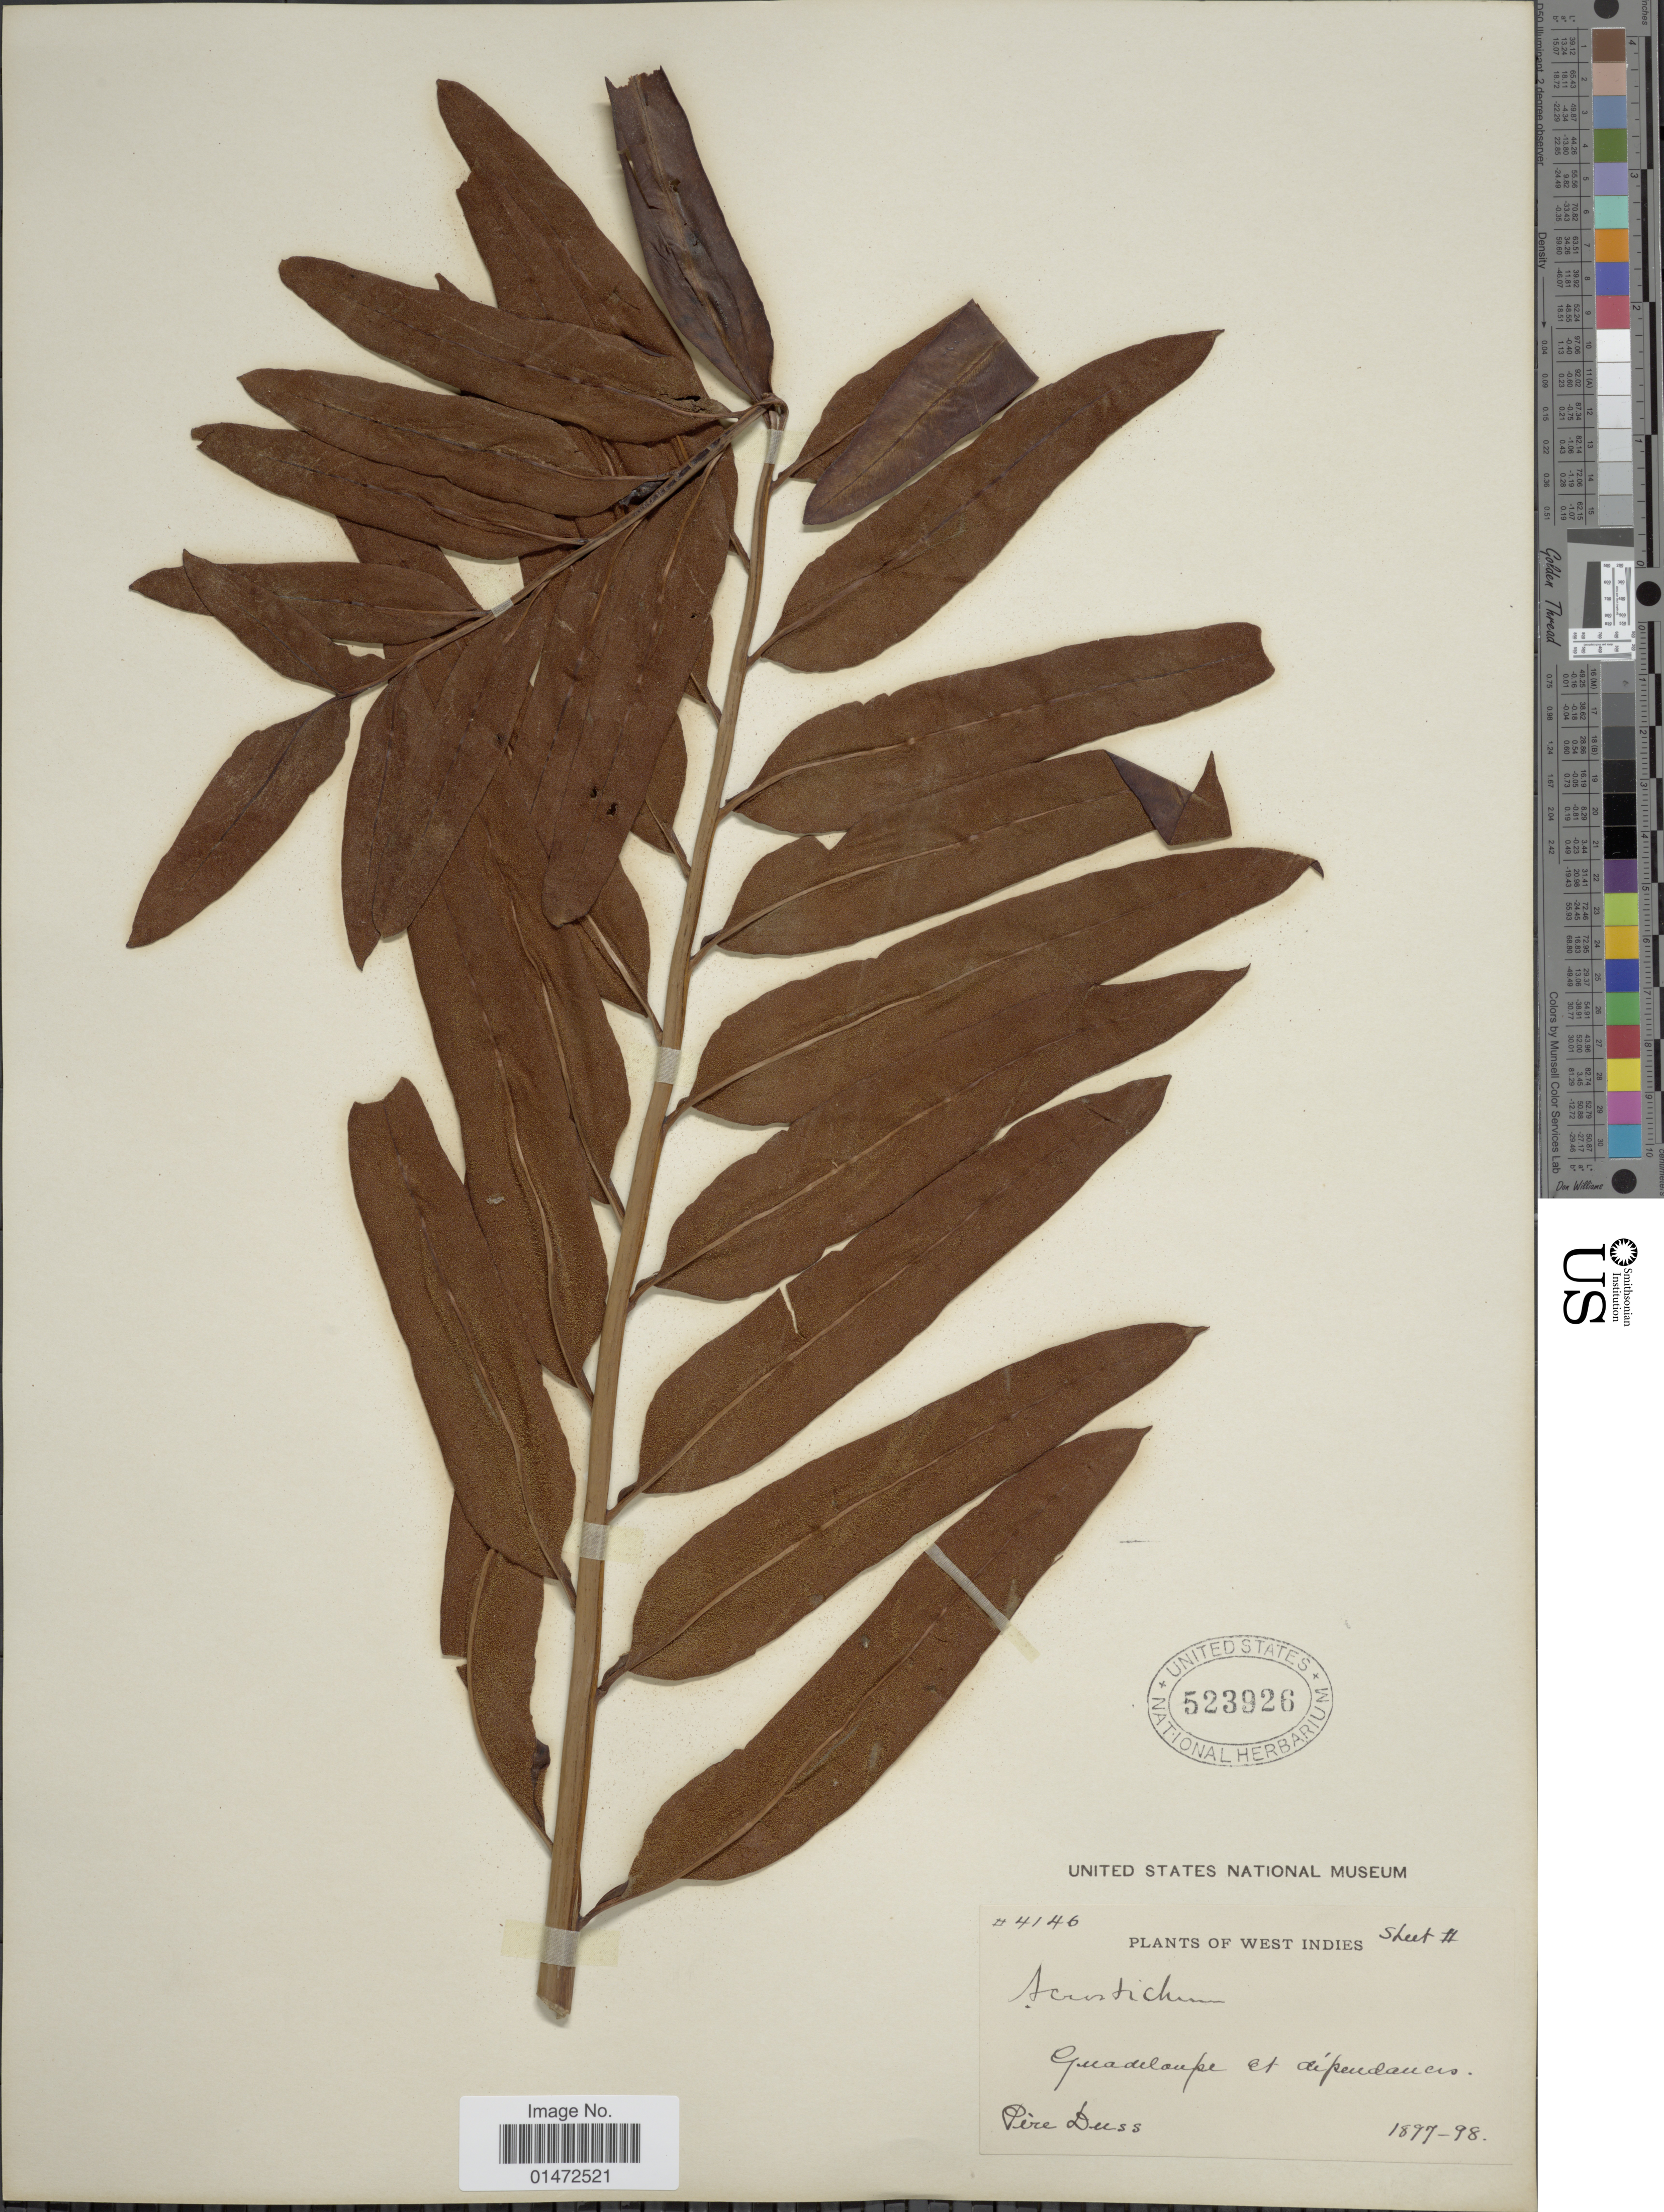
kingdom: Plantae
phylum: Tracheophyta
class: Polypodiopsida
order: Polypodiales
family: Pteridaceae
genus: Acrostichum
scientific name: Acrostichum danaeifolium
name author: Langsd. & Fisch.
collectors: Père Duss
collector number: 4146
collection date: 1897/1898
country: Guadeloupe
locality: West Indies, Guadeloupe et dépeudauces.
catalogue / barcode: US 523926